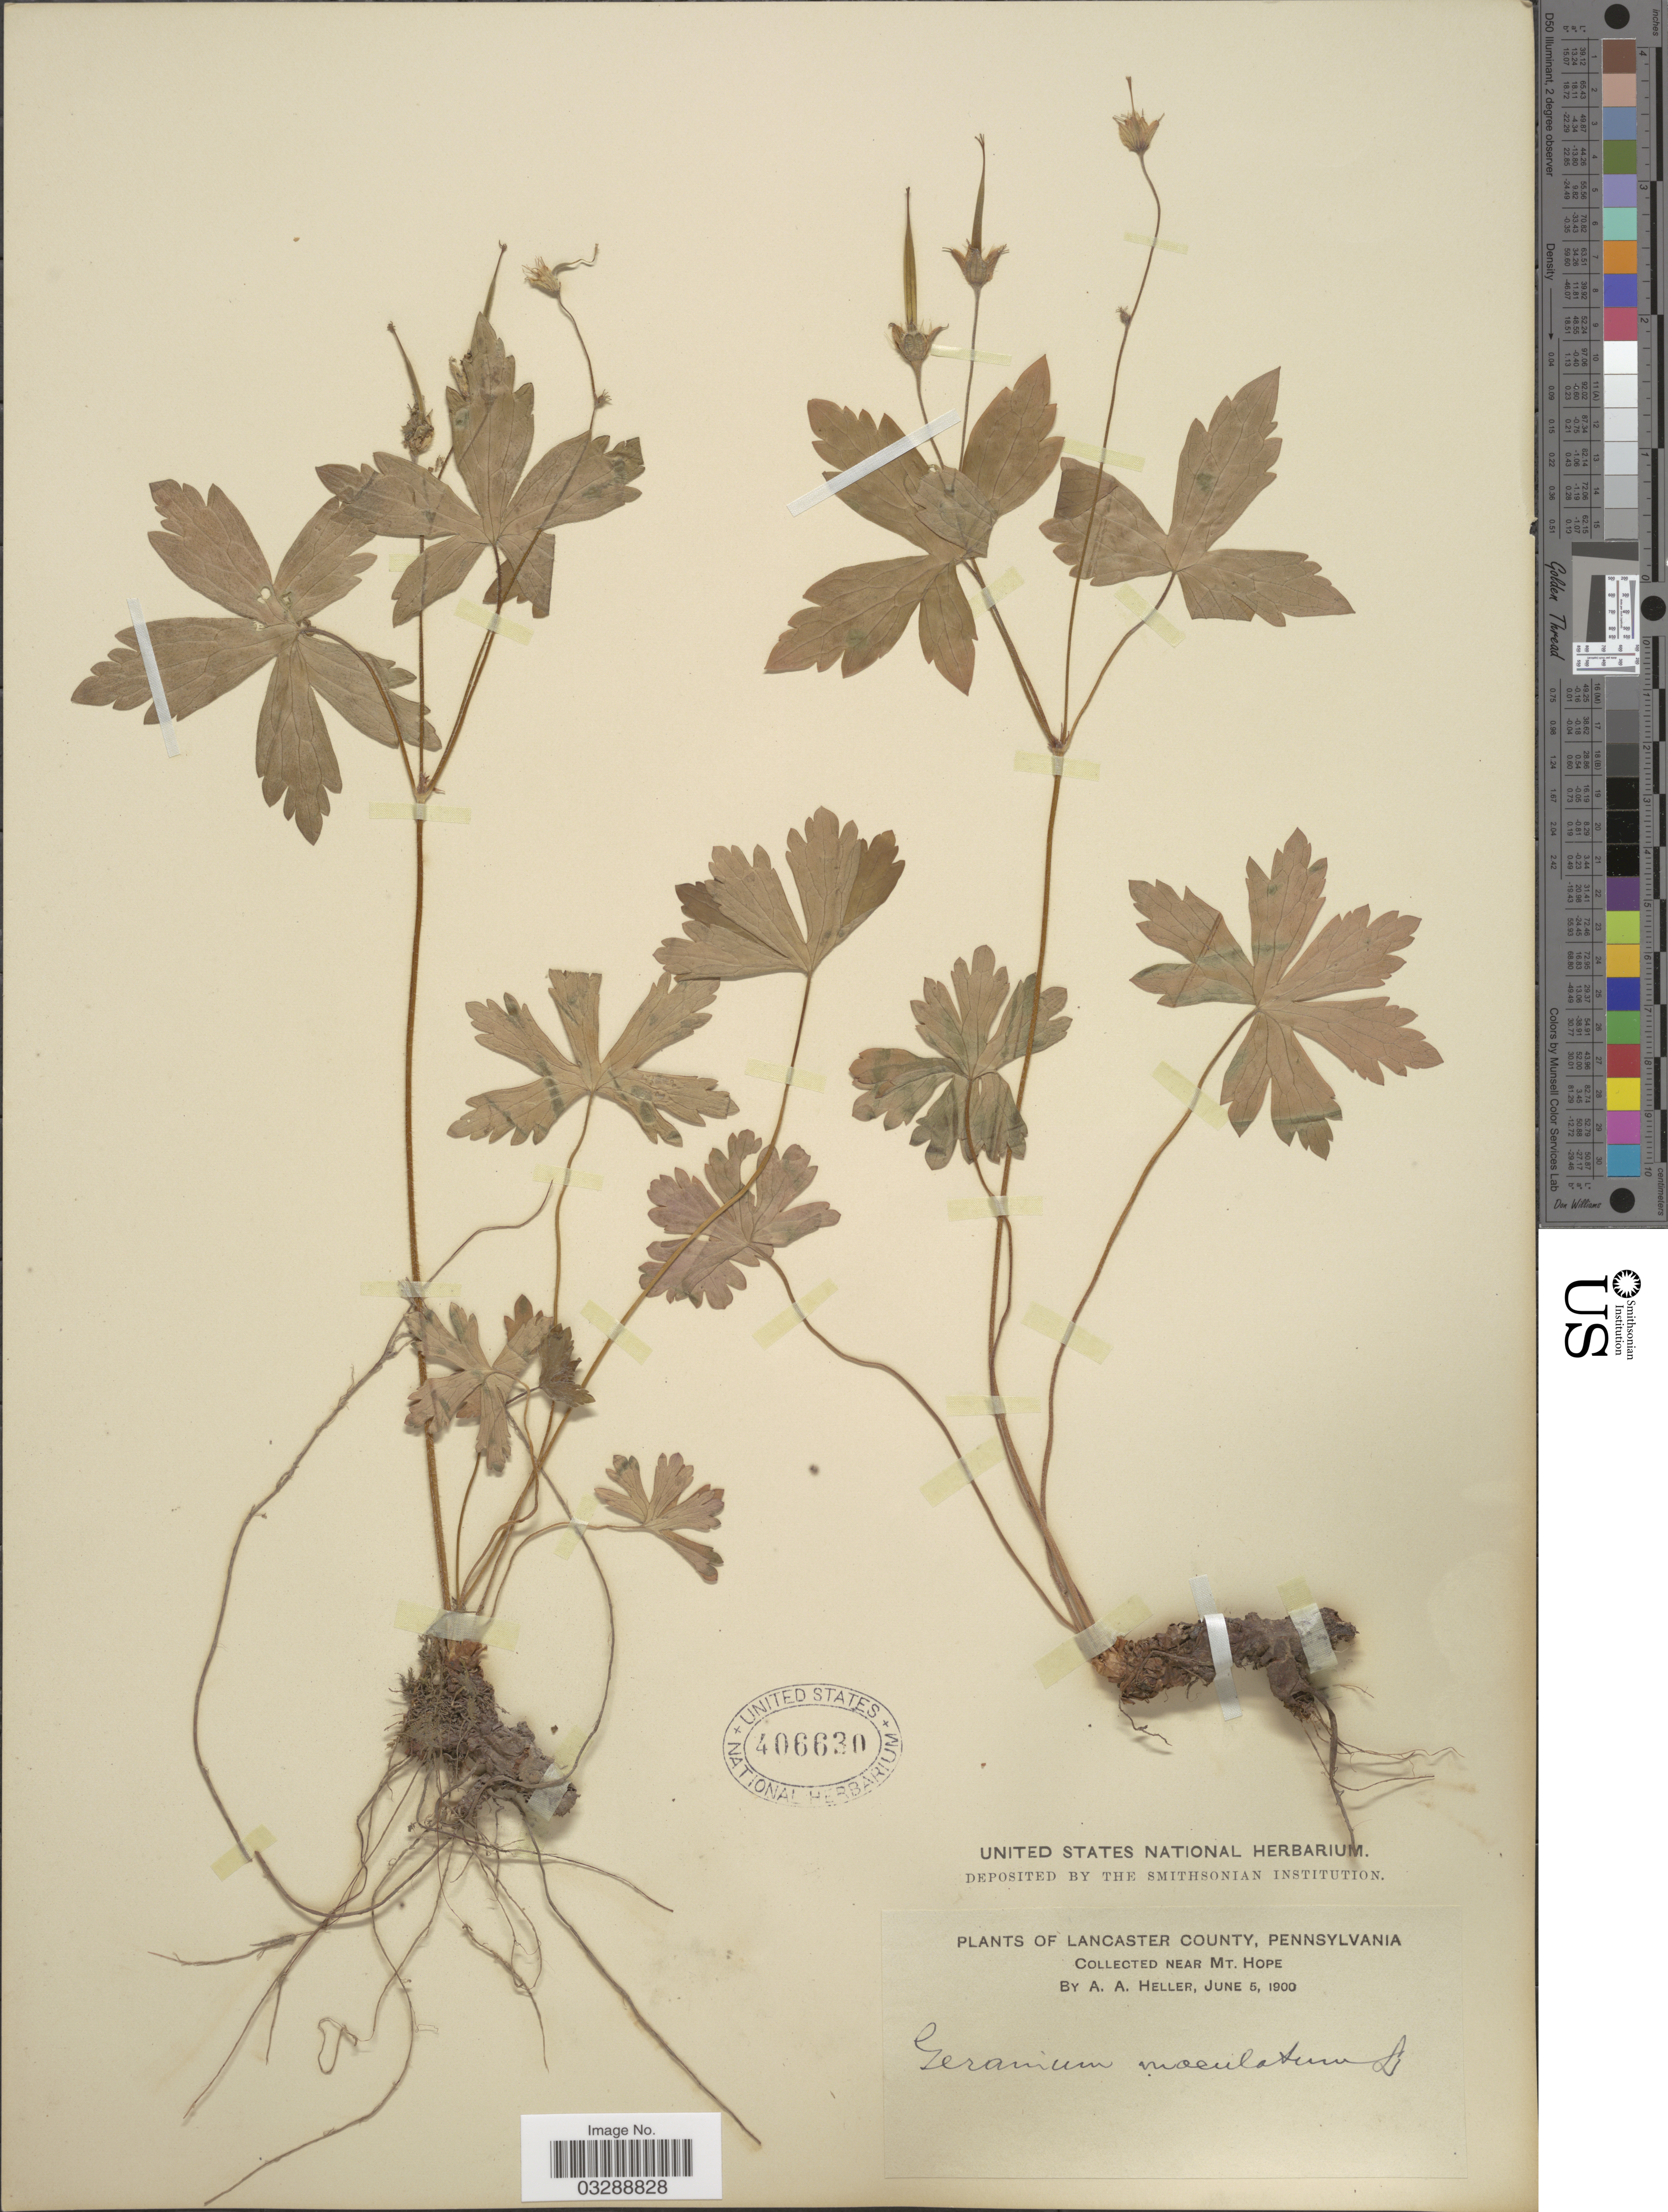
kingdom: Plantae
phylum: Tracheophyta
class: Magnoliopsida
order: Geraniales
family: Geraniaceae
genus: Geranium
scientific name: Geranium maculatum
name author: L.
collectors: A. A. Heller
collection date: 1900-06-05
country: United States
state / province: Pennsylvania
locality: Lancaster County. Collected near Mt. Hope.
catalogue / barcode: US 406630